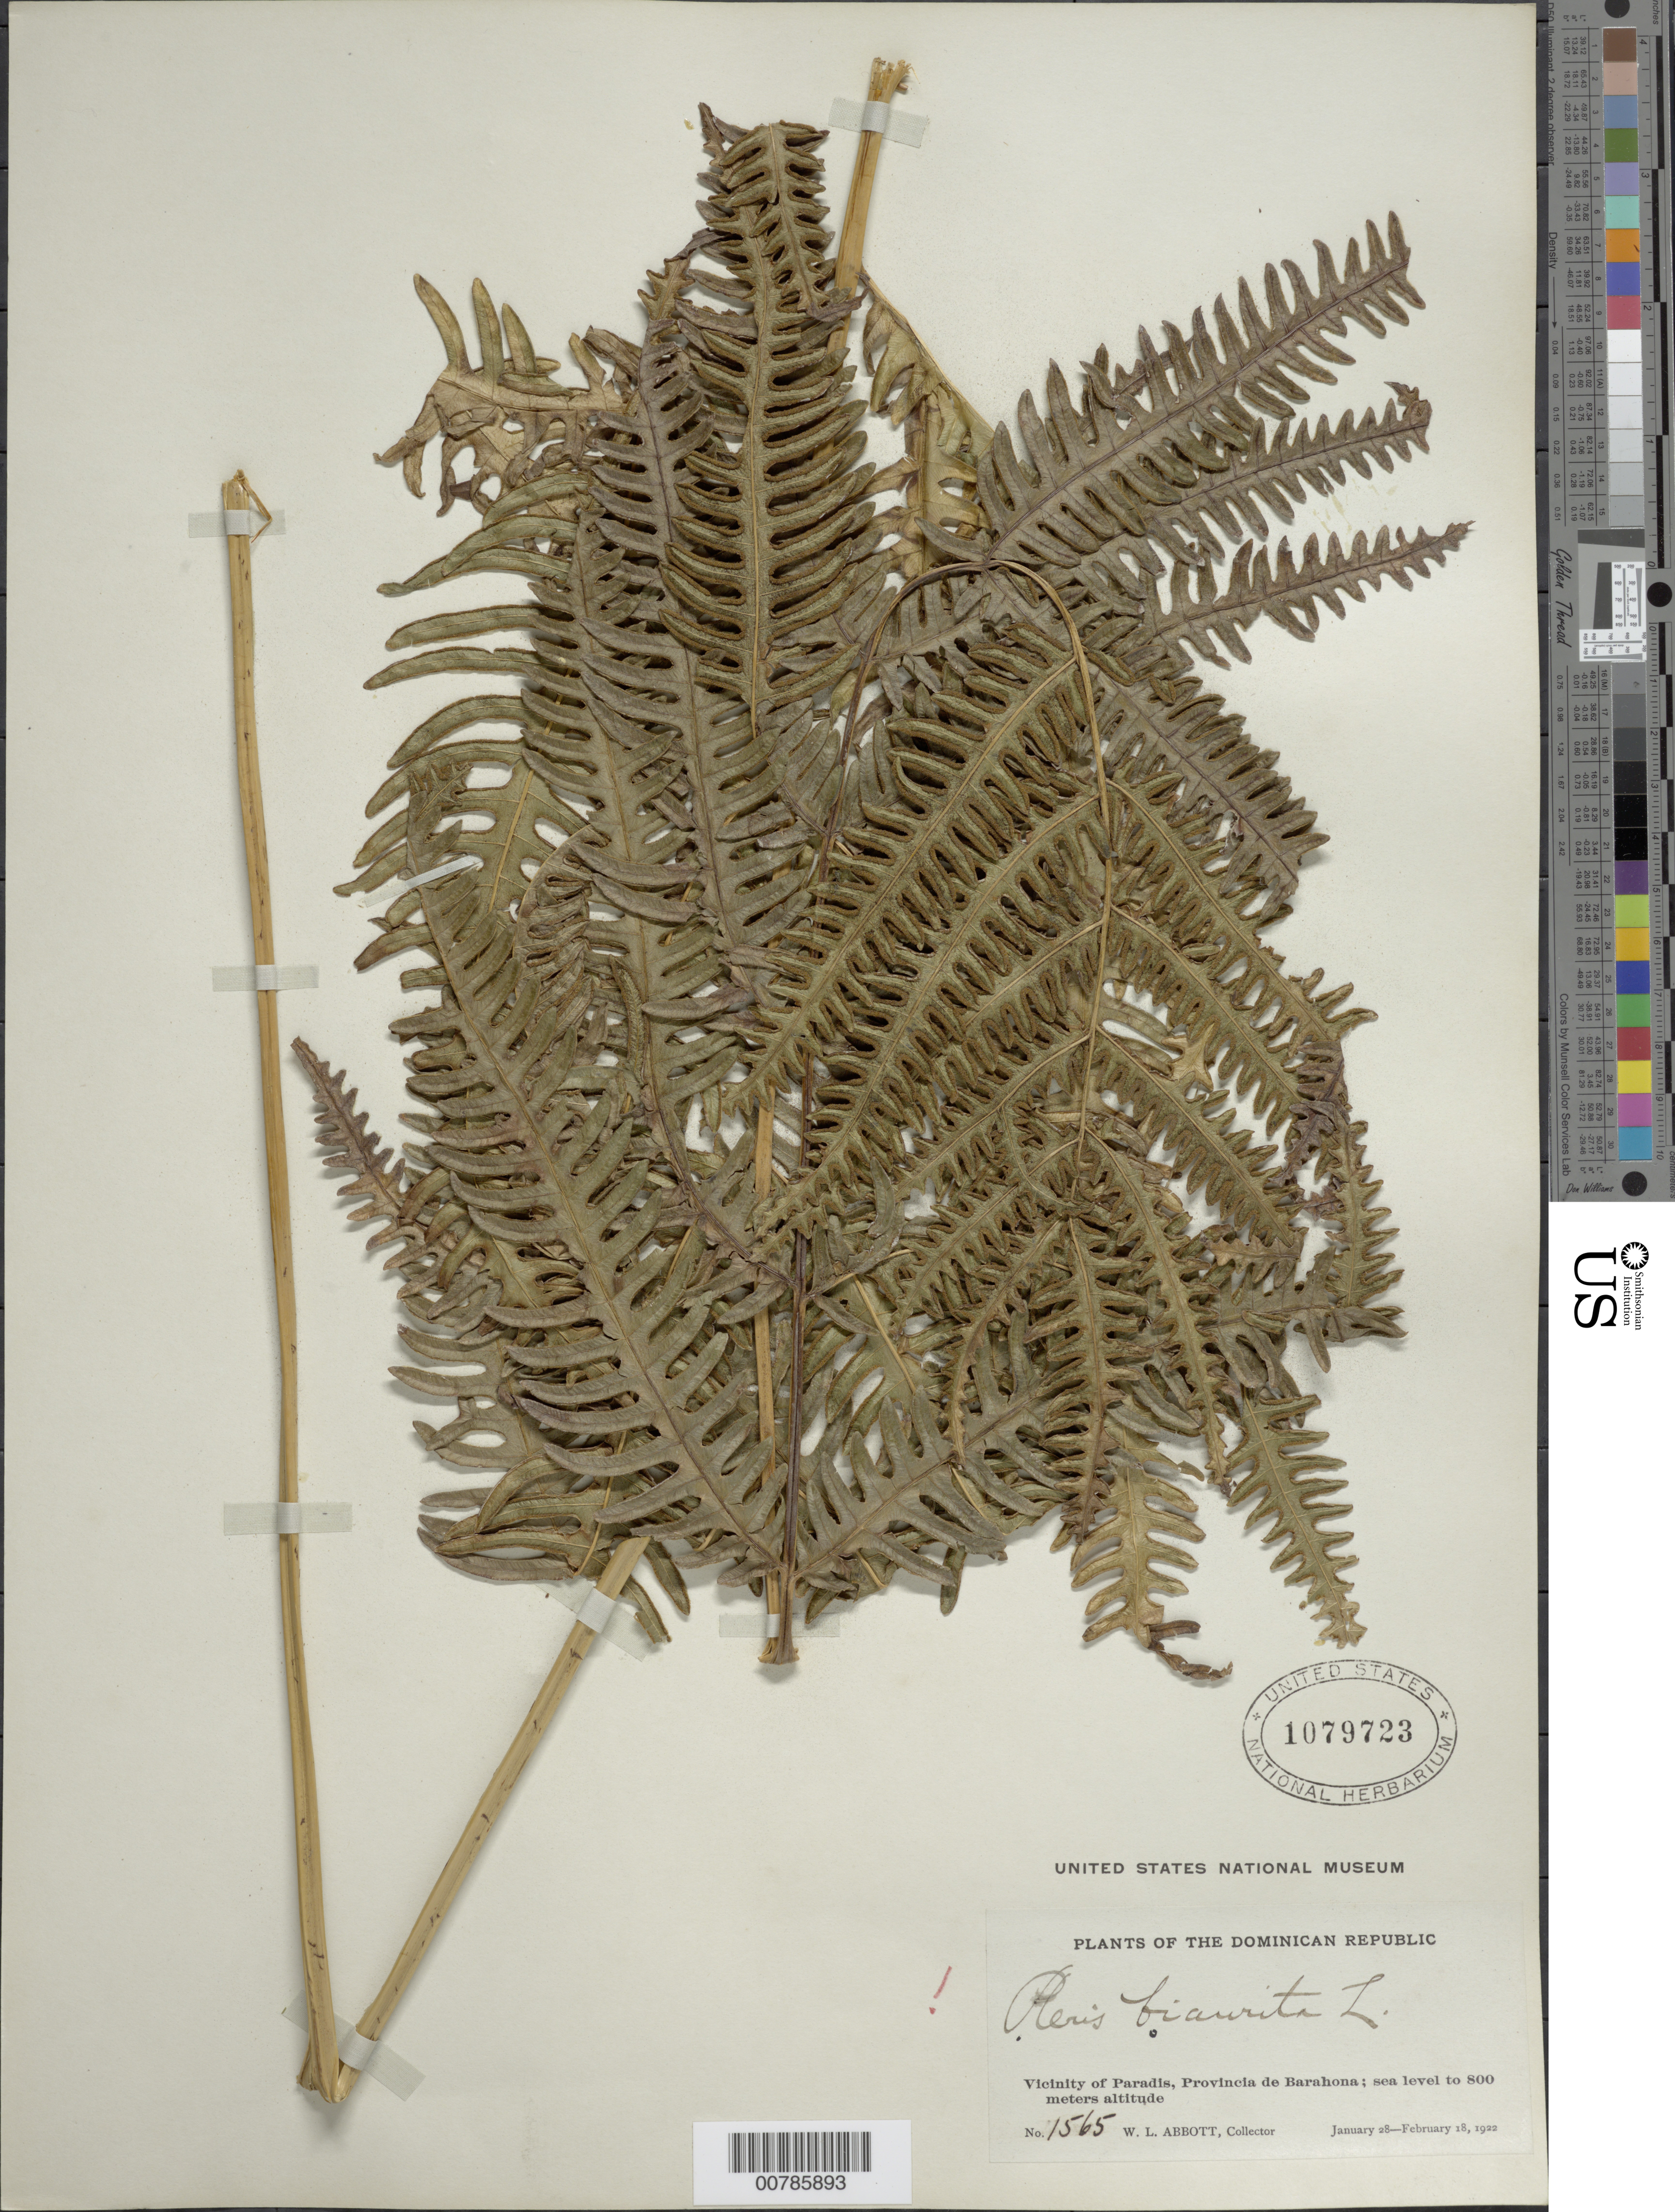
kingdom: Plantae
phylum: Tracheophyta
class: Polypodiopsida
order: Polypodiales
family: Pteridaceae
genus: Pteris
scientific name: Pteris biaurita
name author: L.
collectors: W. L. Abbott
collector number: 1565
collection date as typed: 28 Feb 1922 18 Feb 1922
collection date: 1922-02-18/1922-02-28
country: Dominican Republic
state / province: Baoruco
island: Hispaniola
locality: Paradis, vicinity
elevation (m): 0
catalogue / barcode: US 1079723